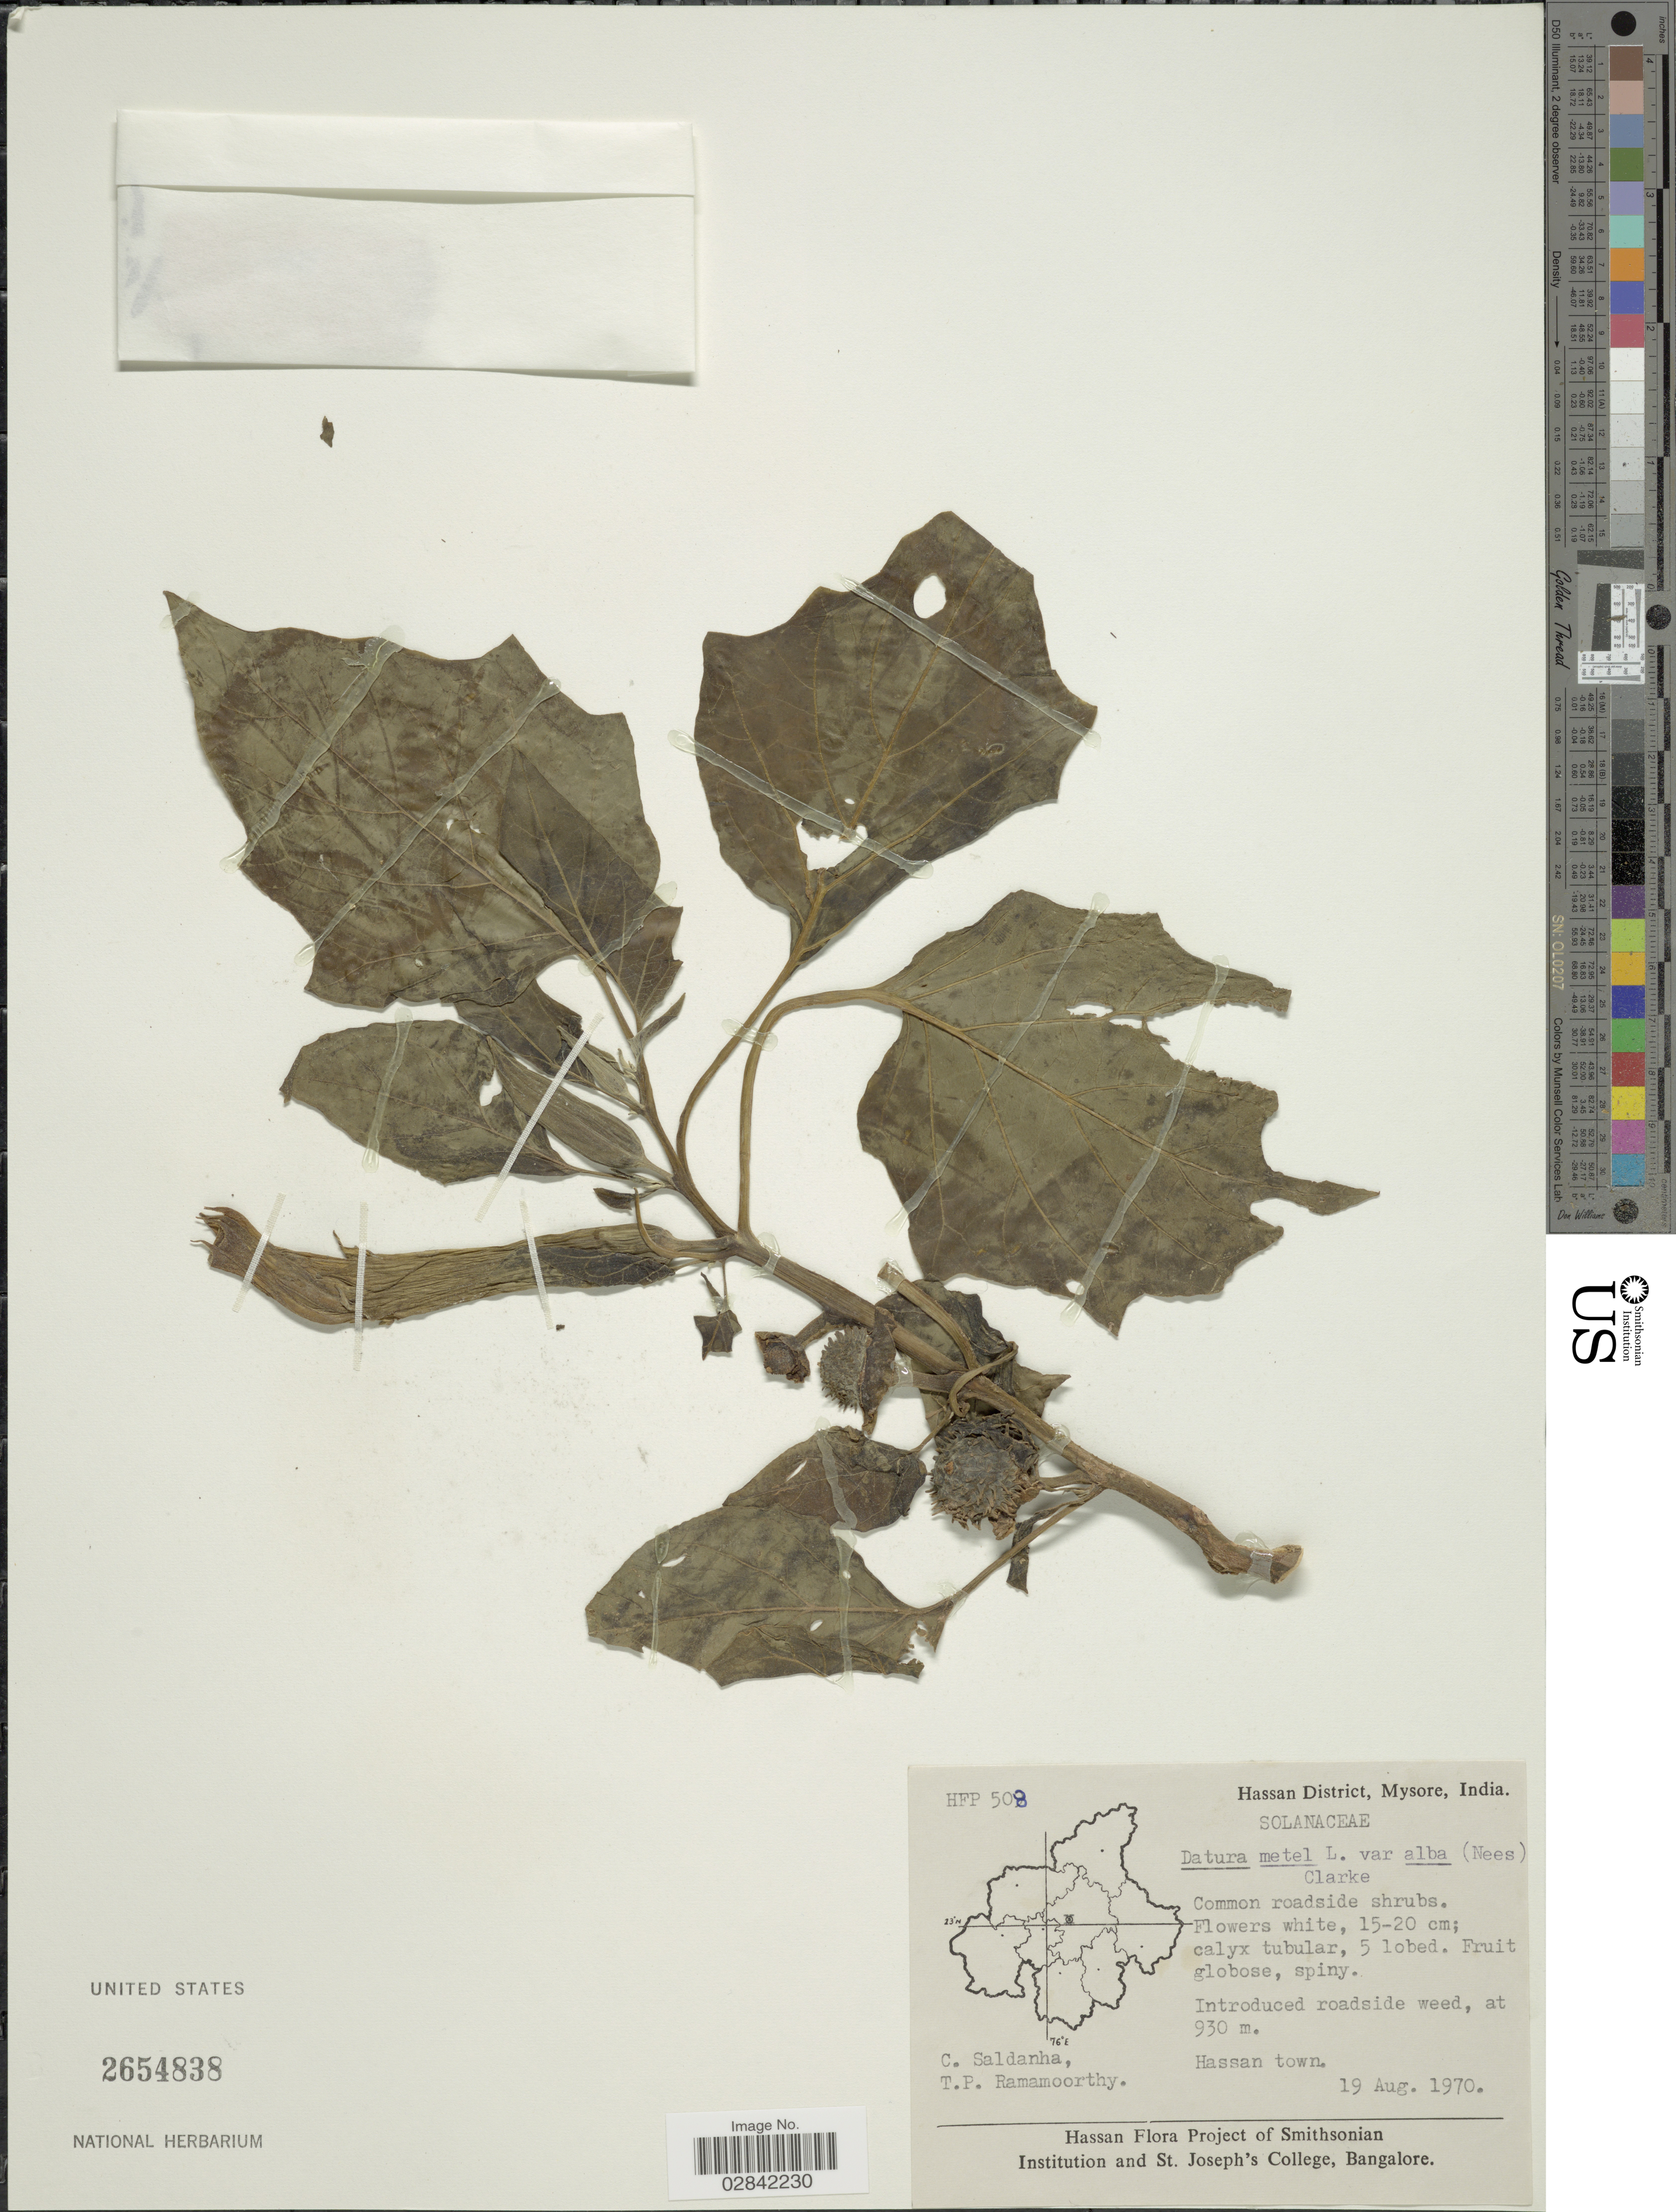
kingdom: Plantae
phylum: Tracheophyta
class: Magnoliopsida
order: Solanales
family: Solanaceae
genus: Datura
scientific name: Datura metel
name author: L.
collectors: C. Saldanha & T. P. Ramamoorthy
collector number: HFP 508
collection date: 1970-08-19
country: India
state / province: Karnataka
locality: Hassan District, Mysore, India, Hassan town.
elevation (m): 930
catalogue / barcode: US 2654838